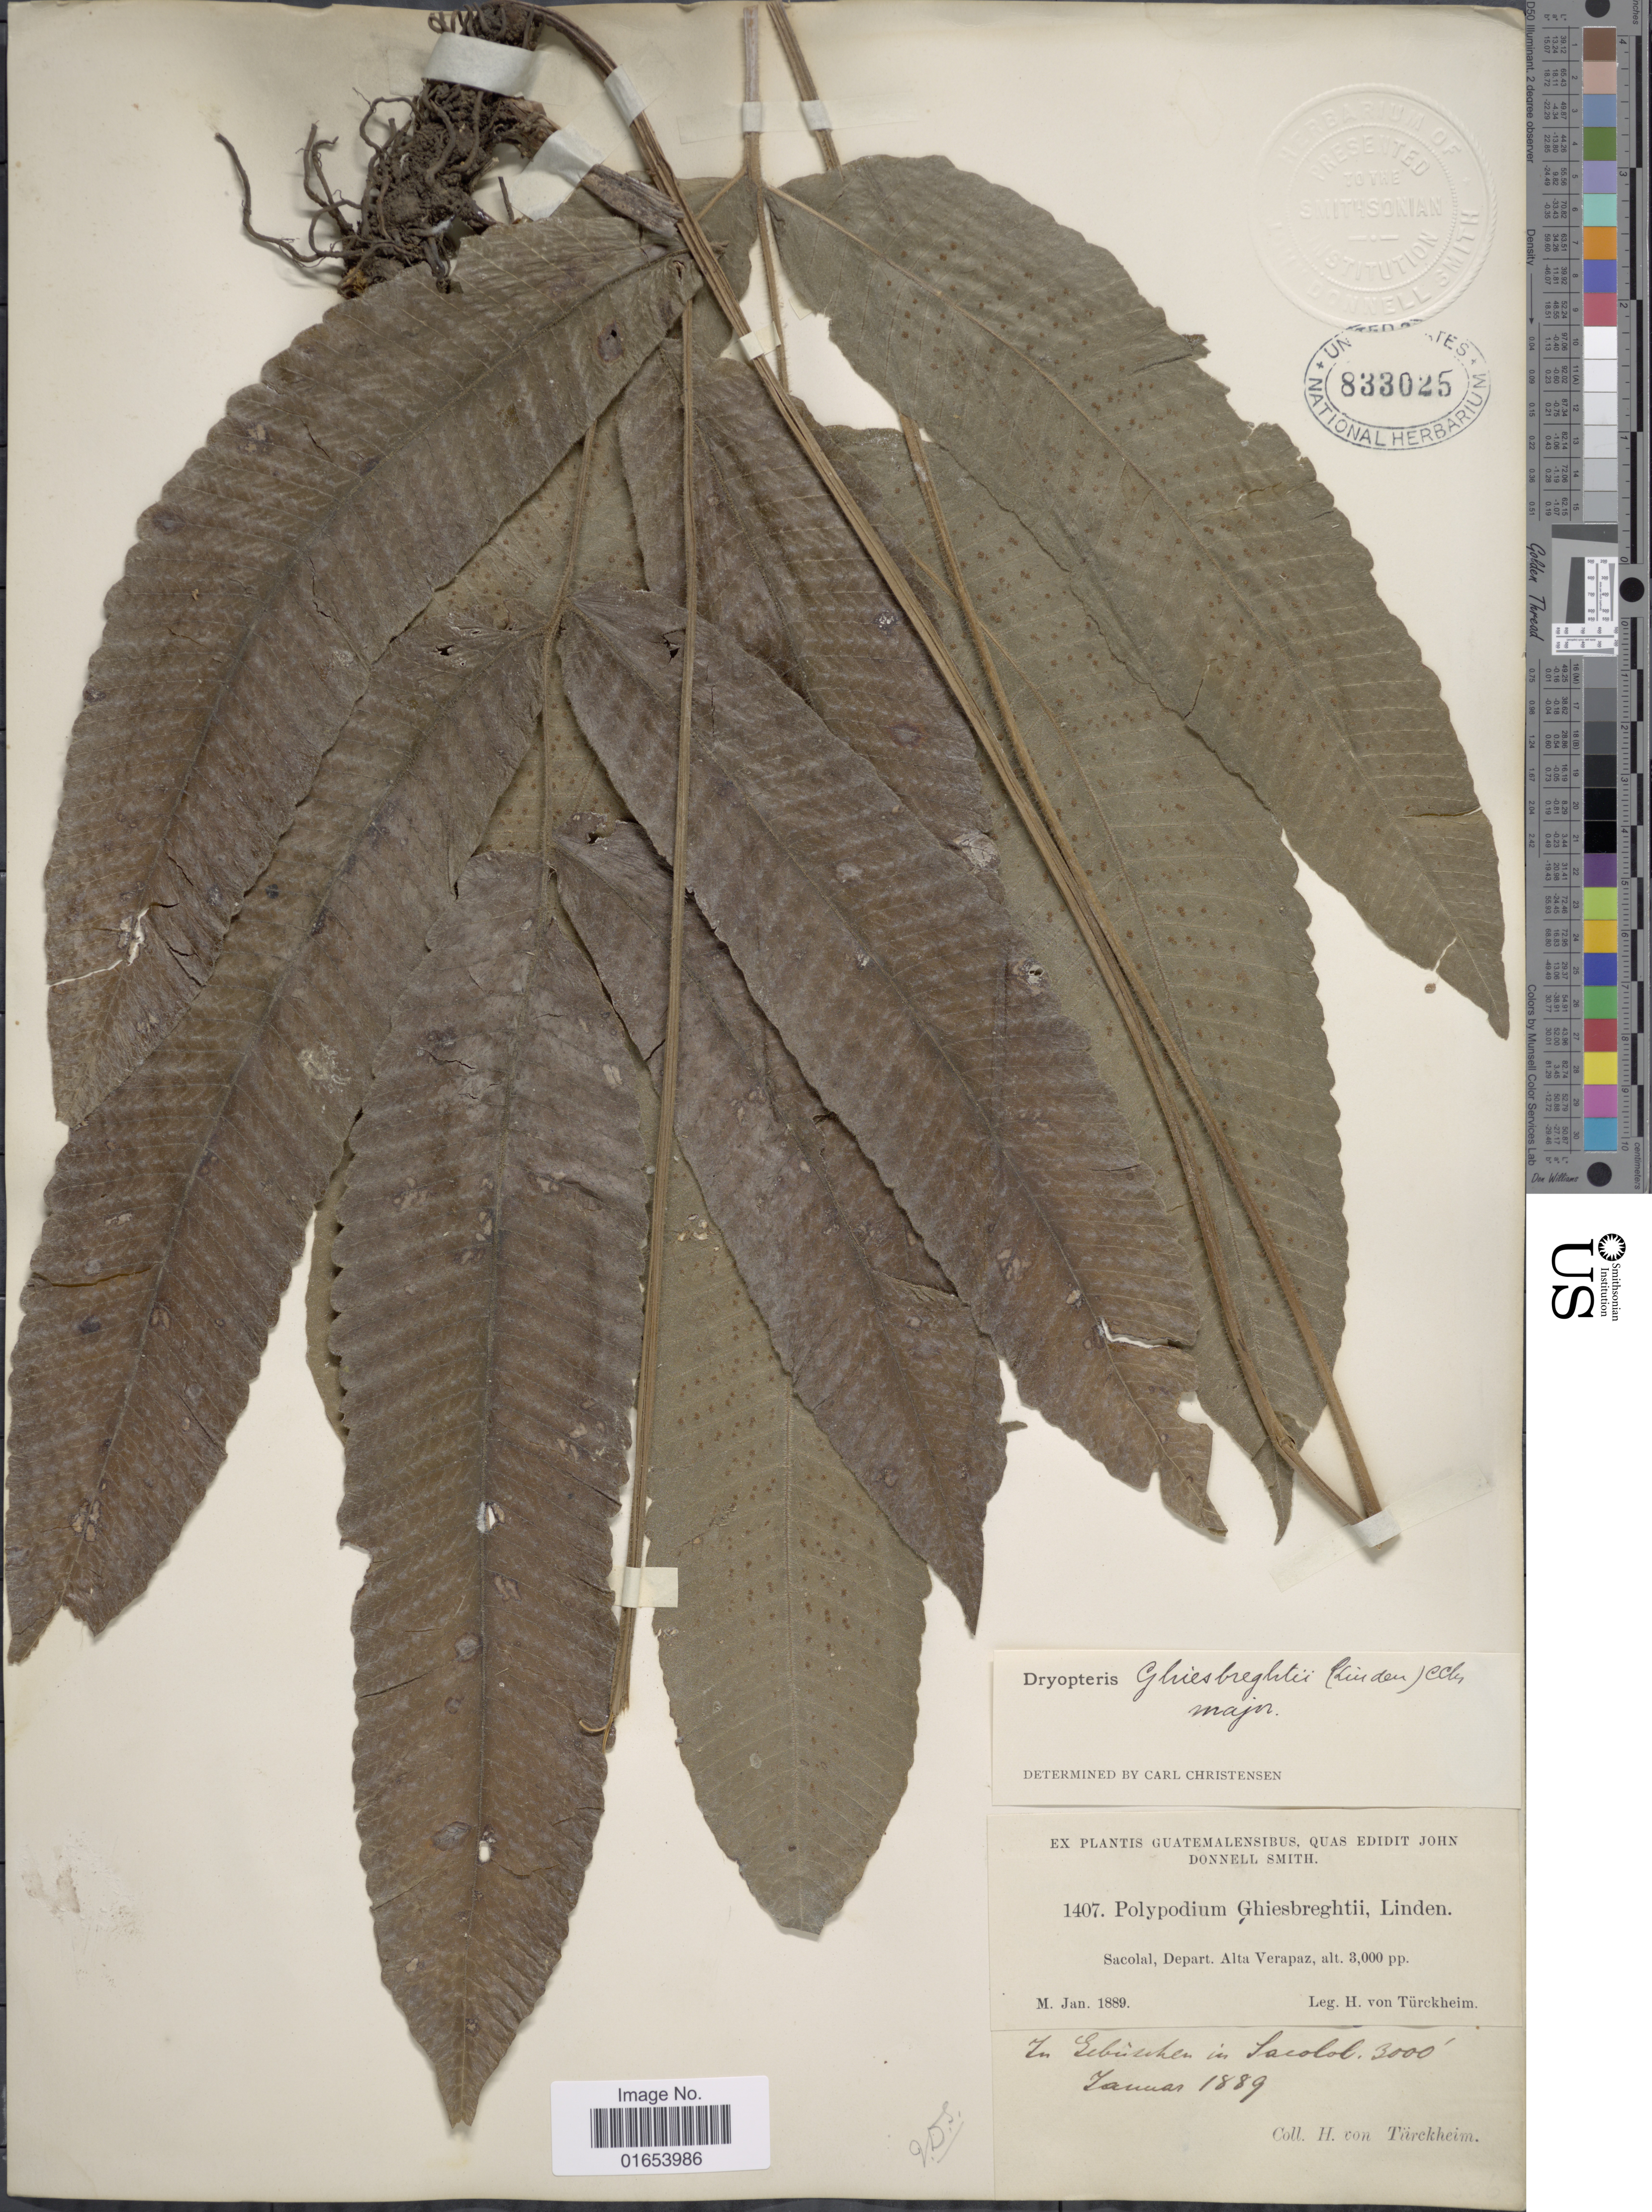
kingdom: Plantae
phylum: Tracheophyta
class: Polypodiopsida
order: Polypodiales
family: Thelypteridaceae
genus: Goniopteris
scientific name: Goniopteris ghiesbreghtii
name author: (Linden) J. Sm.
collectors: H. von Türckheim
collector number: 1407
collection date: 1889-01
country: Guatemala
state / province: Alta Verapaz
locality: Sacolal, Depart. Alta Verapaz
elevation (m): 914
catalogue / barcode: US 833025